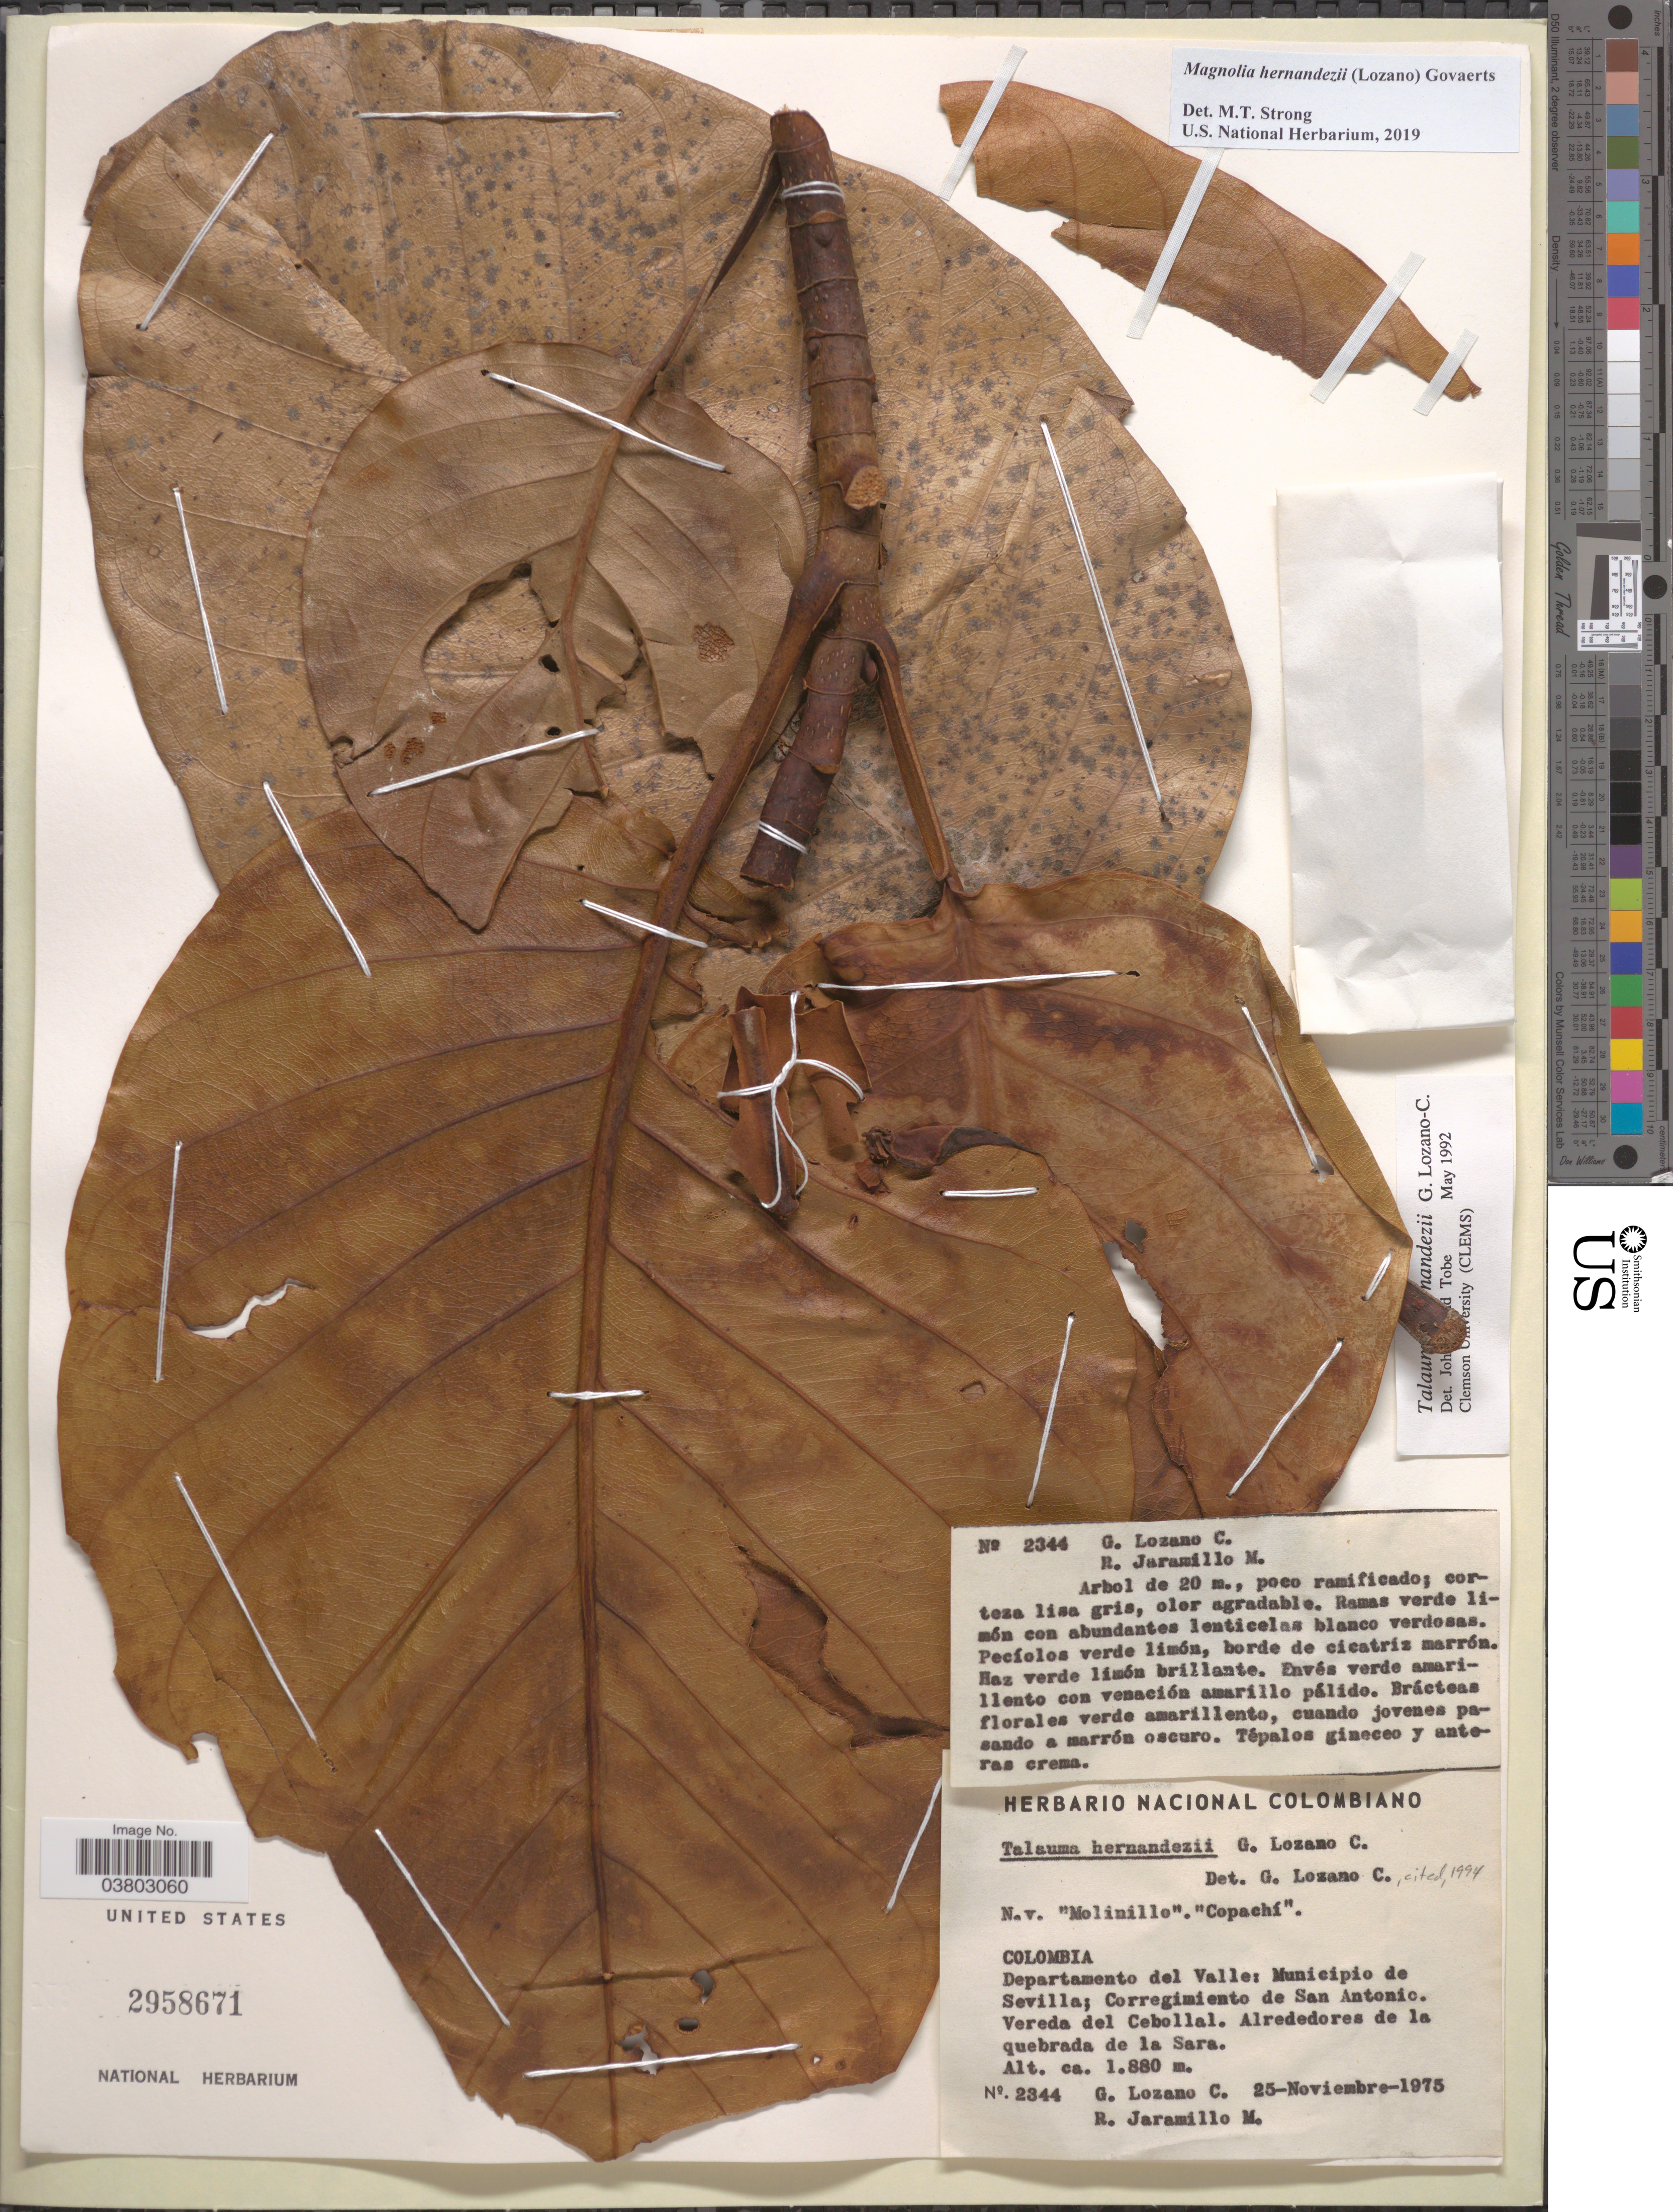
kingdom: Plantae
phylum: Tracheophyta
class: Magnoliopsida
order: Magnoliales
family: Magnoliaceae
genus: Magnolia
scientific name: Magnolia hernandezii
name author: (Lozano) Govaerts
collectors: G. Lozano-Contreras & R. Jaramillo M.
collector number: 2344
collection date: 1975-11-25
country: Colombia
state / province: Valle del Cauca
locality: Departamento del Valle: Municipio de Sevilla; Corregimiento de San Antonio. Vereda del Cebollal. Alrededores de la quebrada de la Sara.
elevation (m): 1880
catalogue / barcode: US 2958671